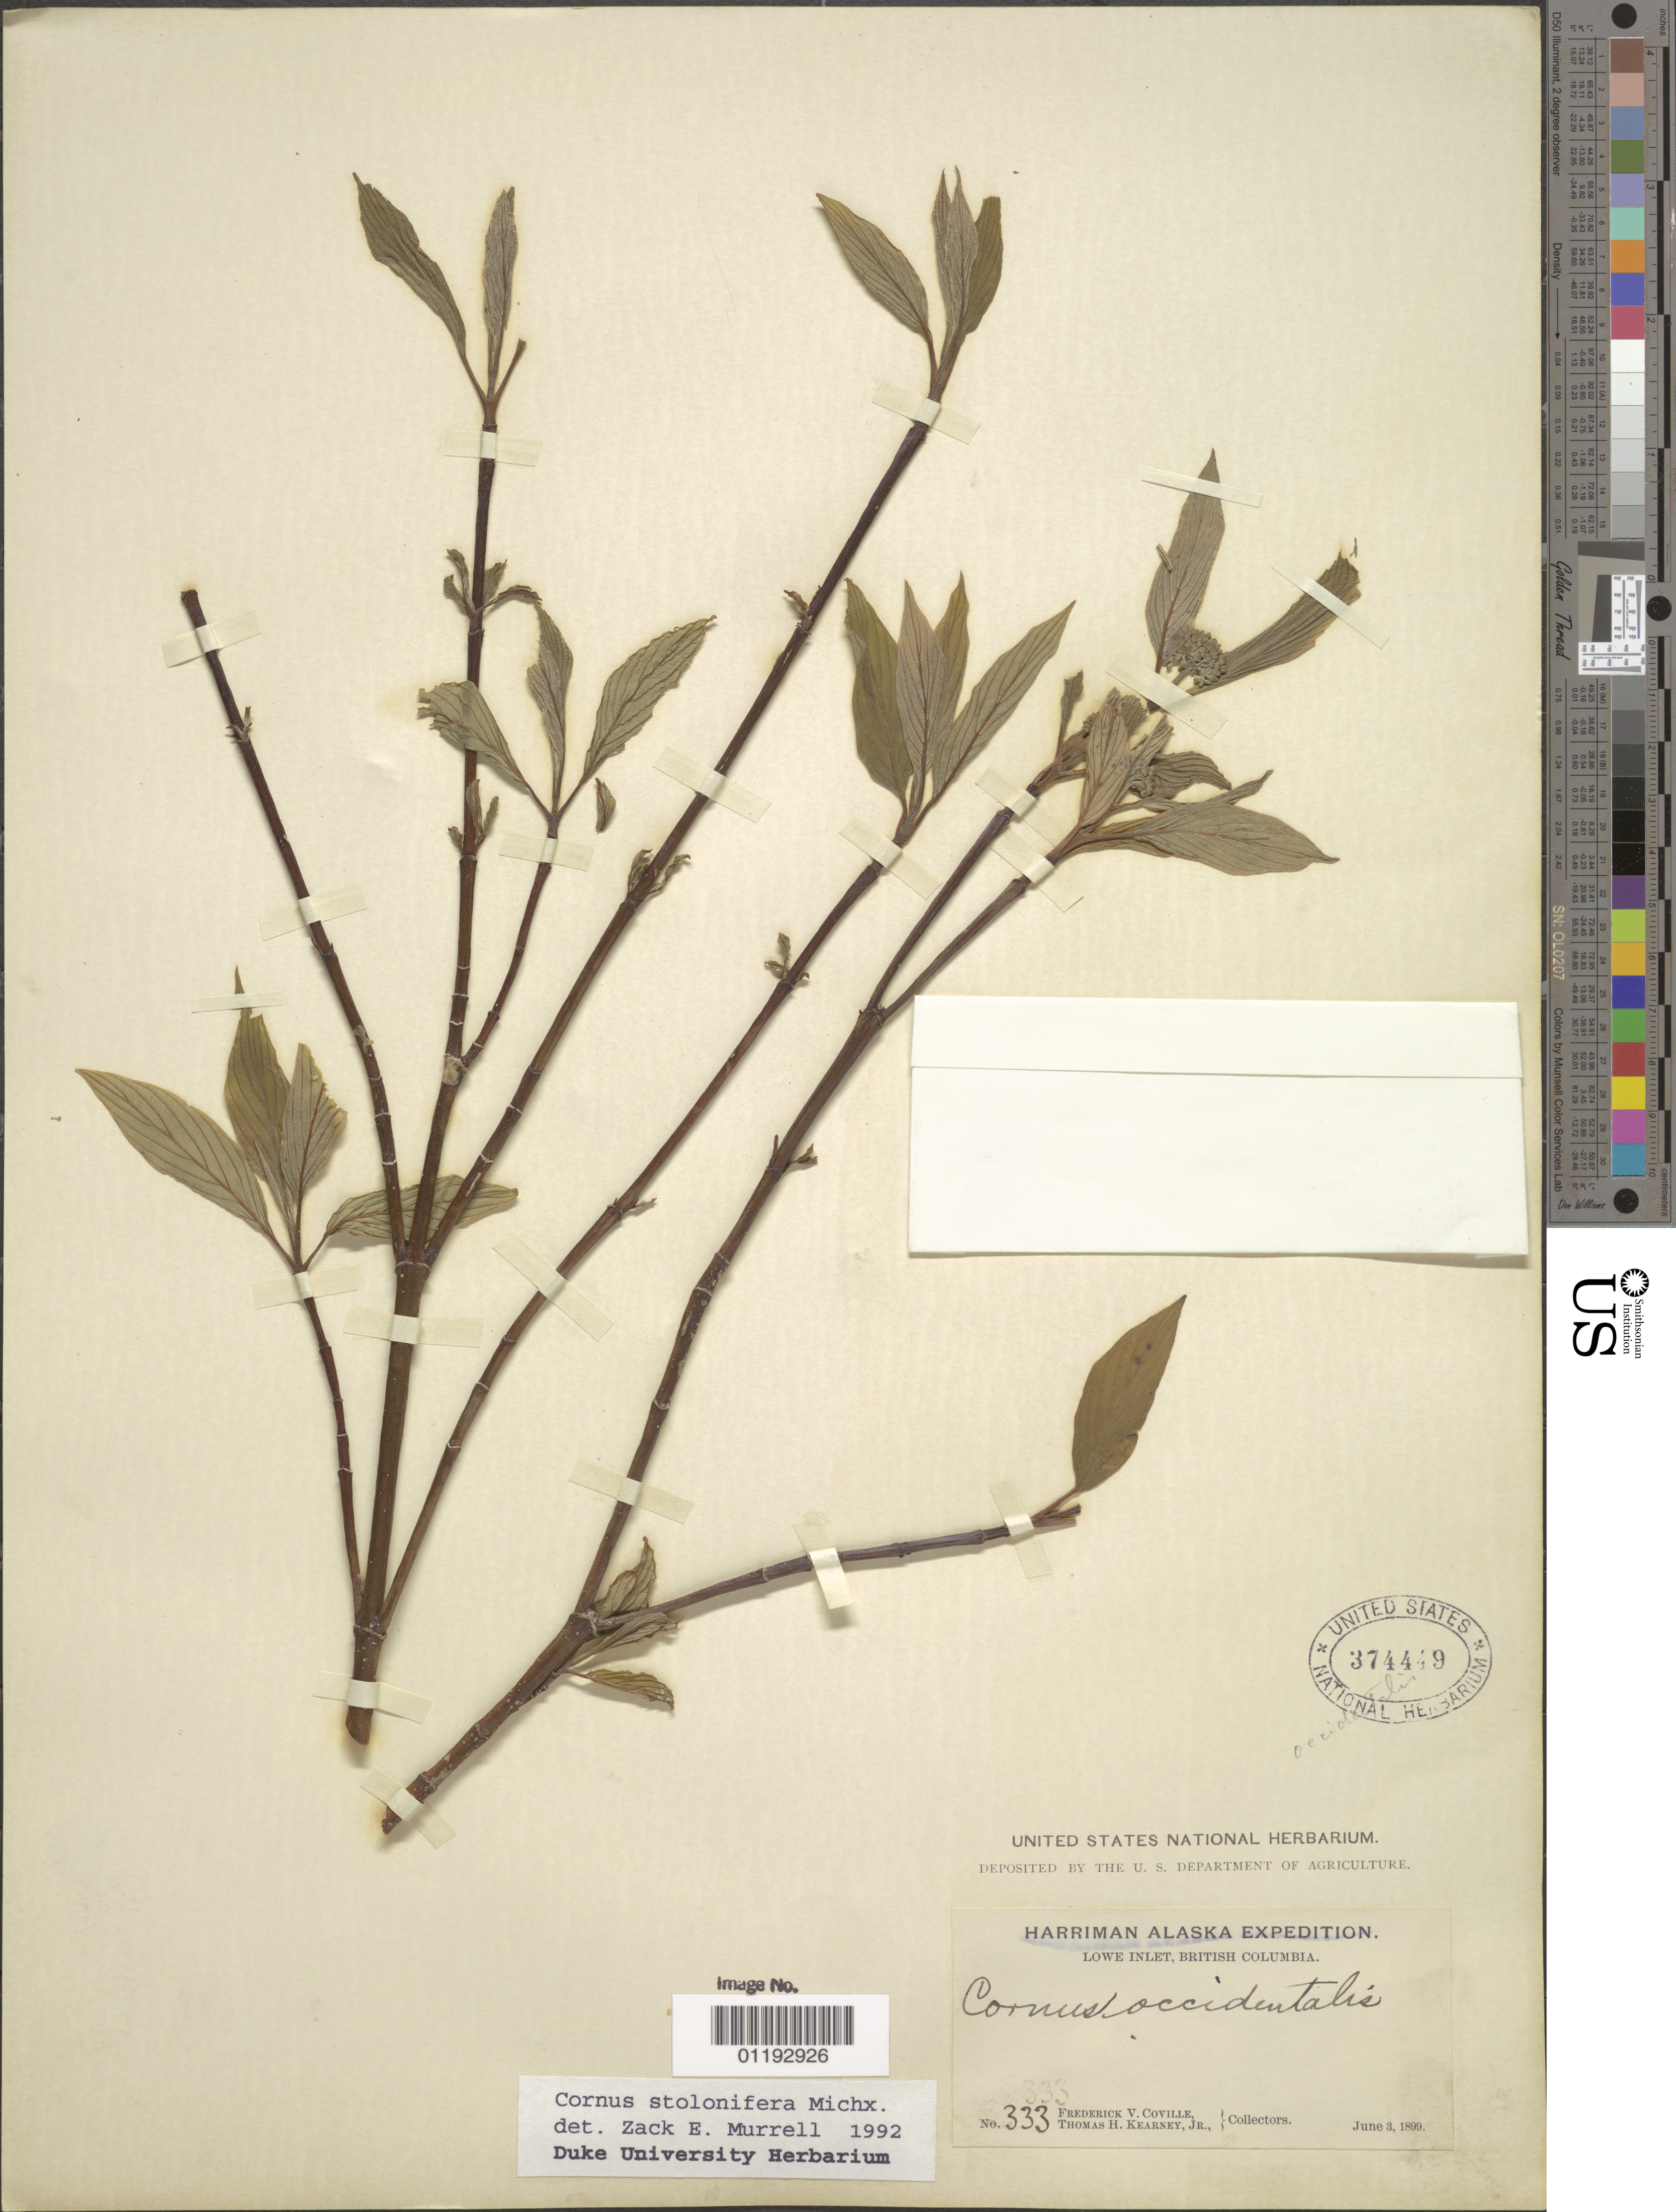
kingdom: Plantae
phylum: Tracheophyta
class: Magnoliopsida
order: Cornales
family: Cornaceae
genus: Cornus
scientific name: Cornus stolonifera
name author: Michx.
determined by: Murrell, Z. E.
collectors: F. V. Coville & T. H. Kearney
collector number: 333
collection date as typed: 03 Jun 1899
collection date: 1899-06-03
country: Canada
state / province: British Columbia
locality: Lowe Inlet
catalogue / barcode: US 374449